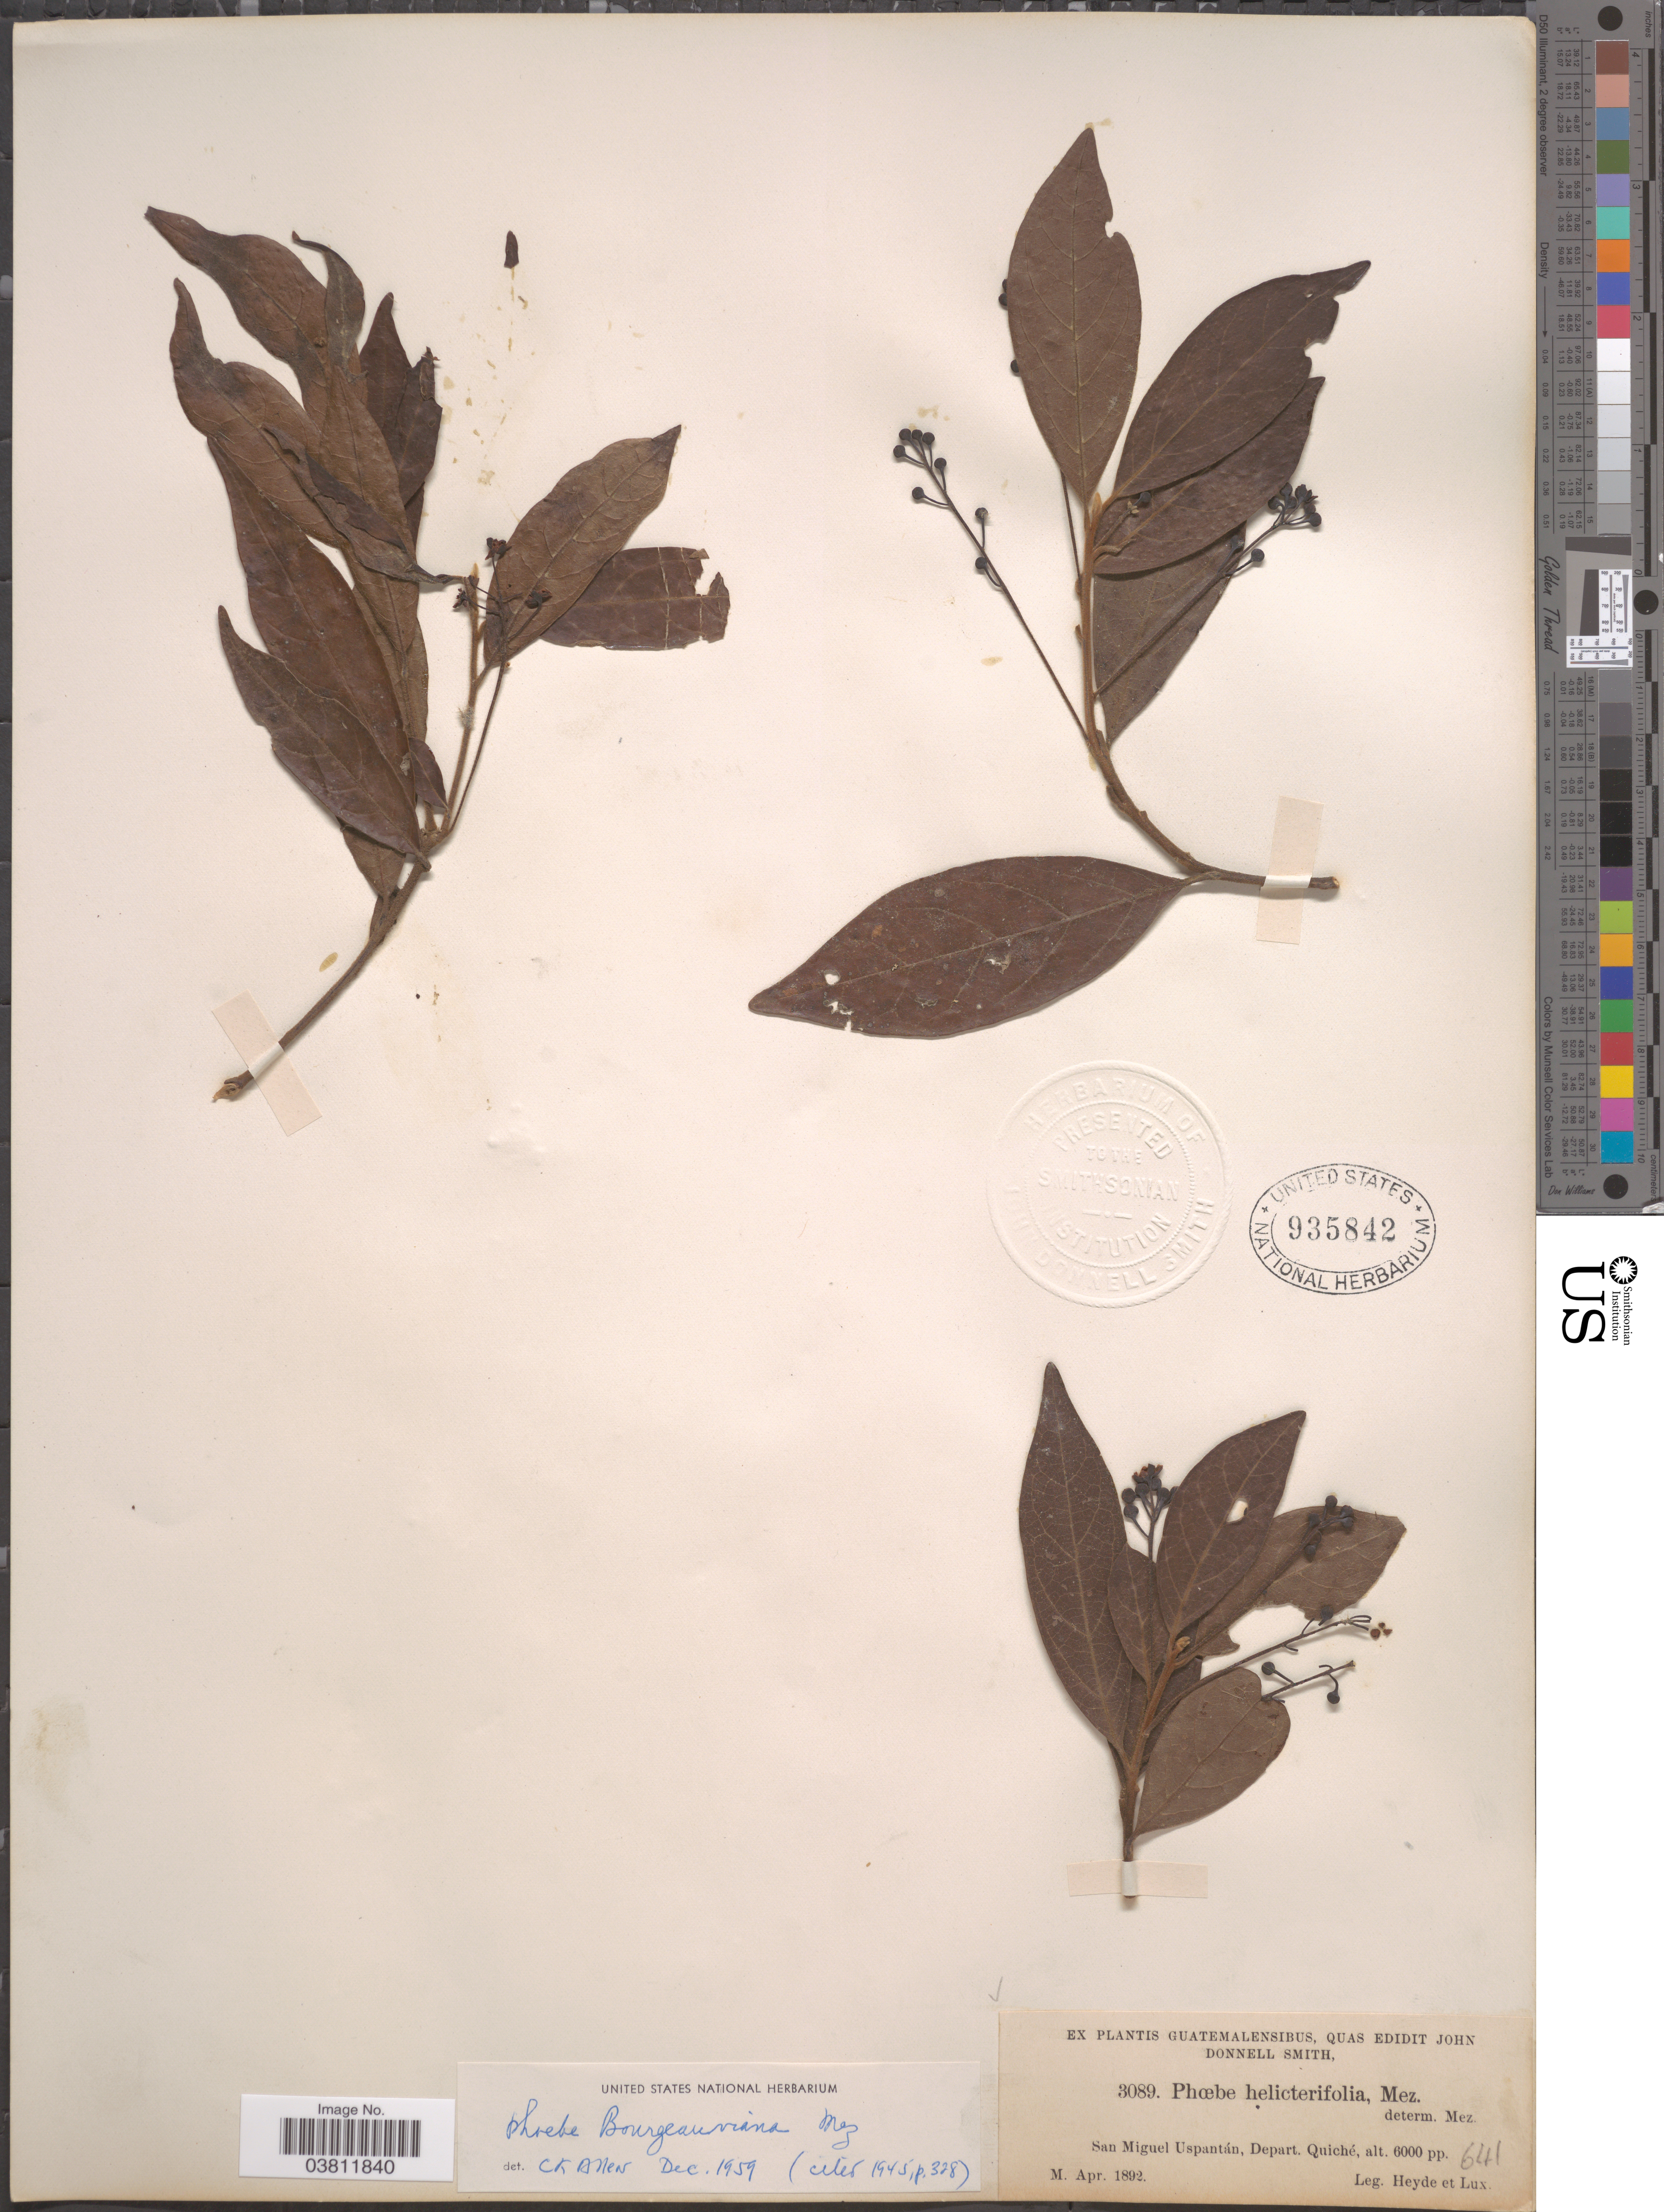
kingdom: Plantae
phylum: Tracheophyta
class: Magnoliopsida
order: Laurales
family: Lauraceae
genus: Phoebe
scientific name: Phoebe bourgeauviana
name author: Mez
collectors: Heyde & Lux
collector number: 3089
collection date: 1892-04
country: Guatemala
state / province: El Quiche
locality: San Miguel Uspantán, Depart. Quiché.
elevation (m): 1829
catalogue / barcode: US 935842